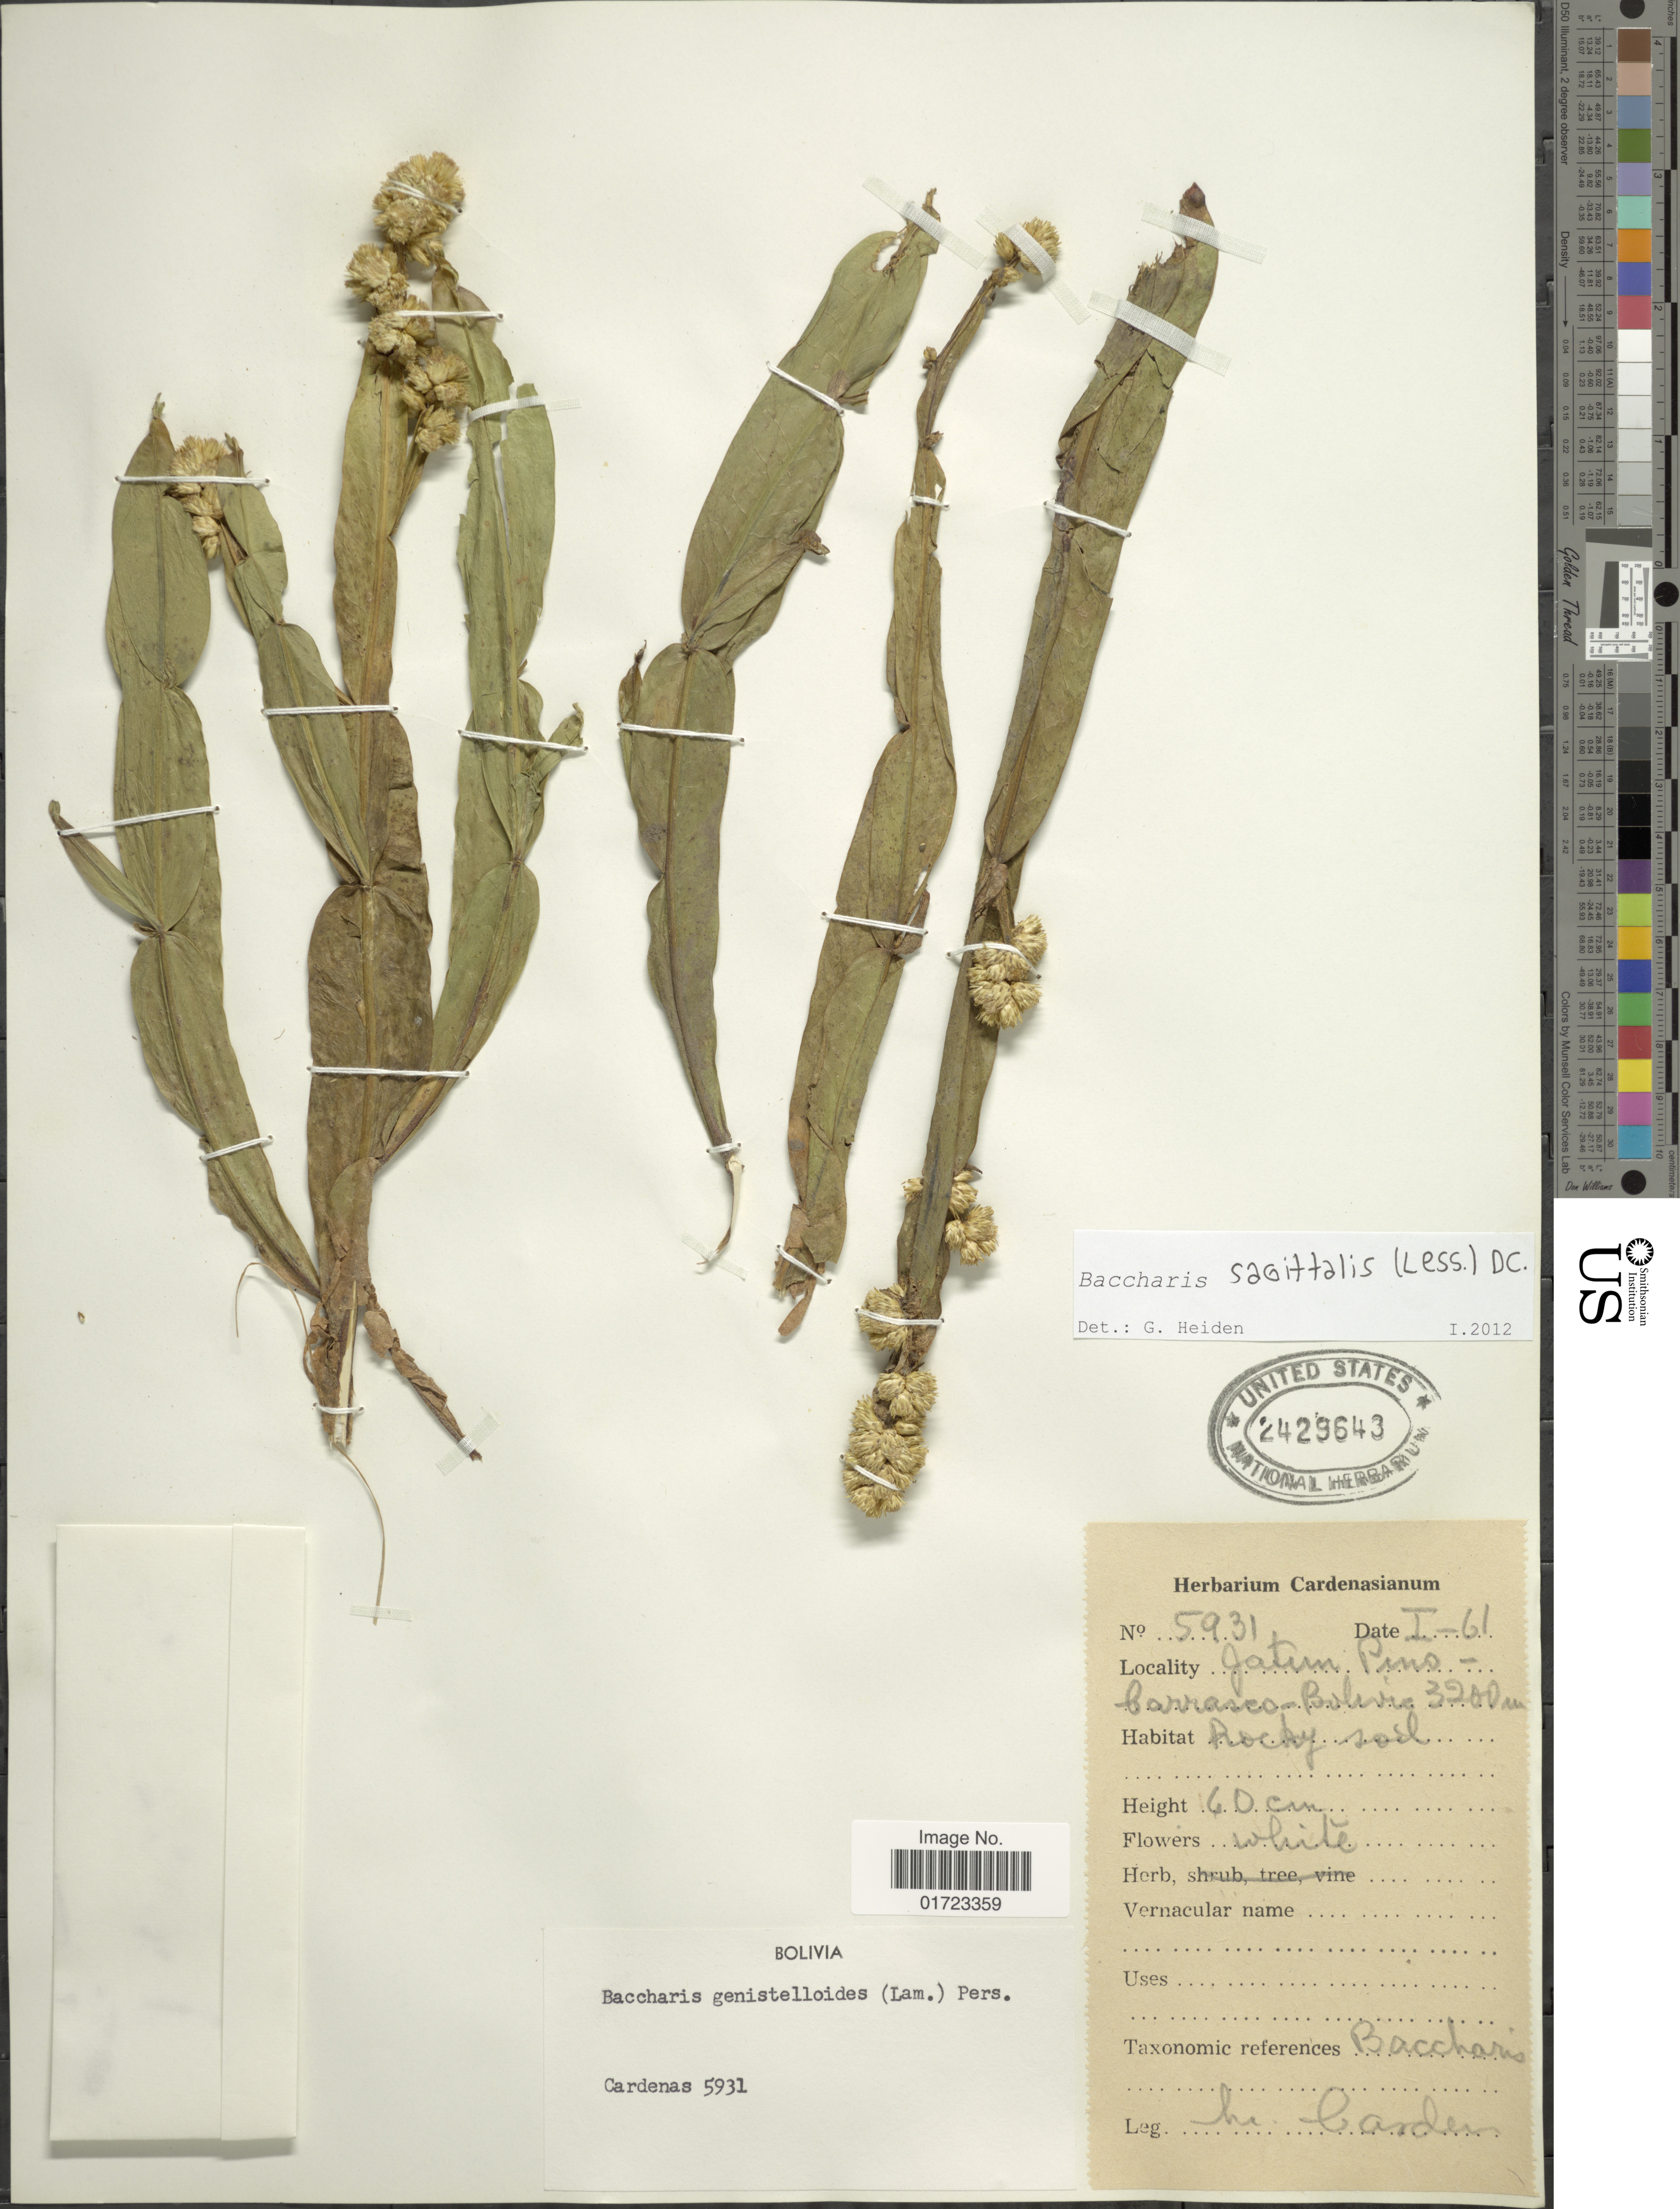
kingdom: Plantae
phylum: Tracheophyta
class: Magnoliopsida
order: Asterales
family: Asteraceae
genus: Baccharis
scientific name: Baccharis sagittalis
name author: (Less.) DC.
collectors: M. Cárdenas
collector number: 5931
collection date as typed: Transcribed d/m/y: /1/61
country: Peru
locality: Jatum Pino-barrasco Bolivia.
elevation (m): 3200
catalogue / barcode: US 2429643